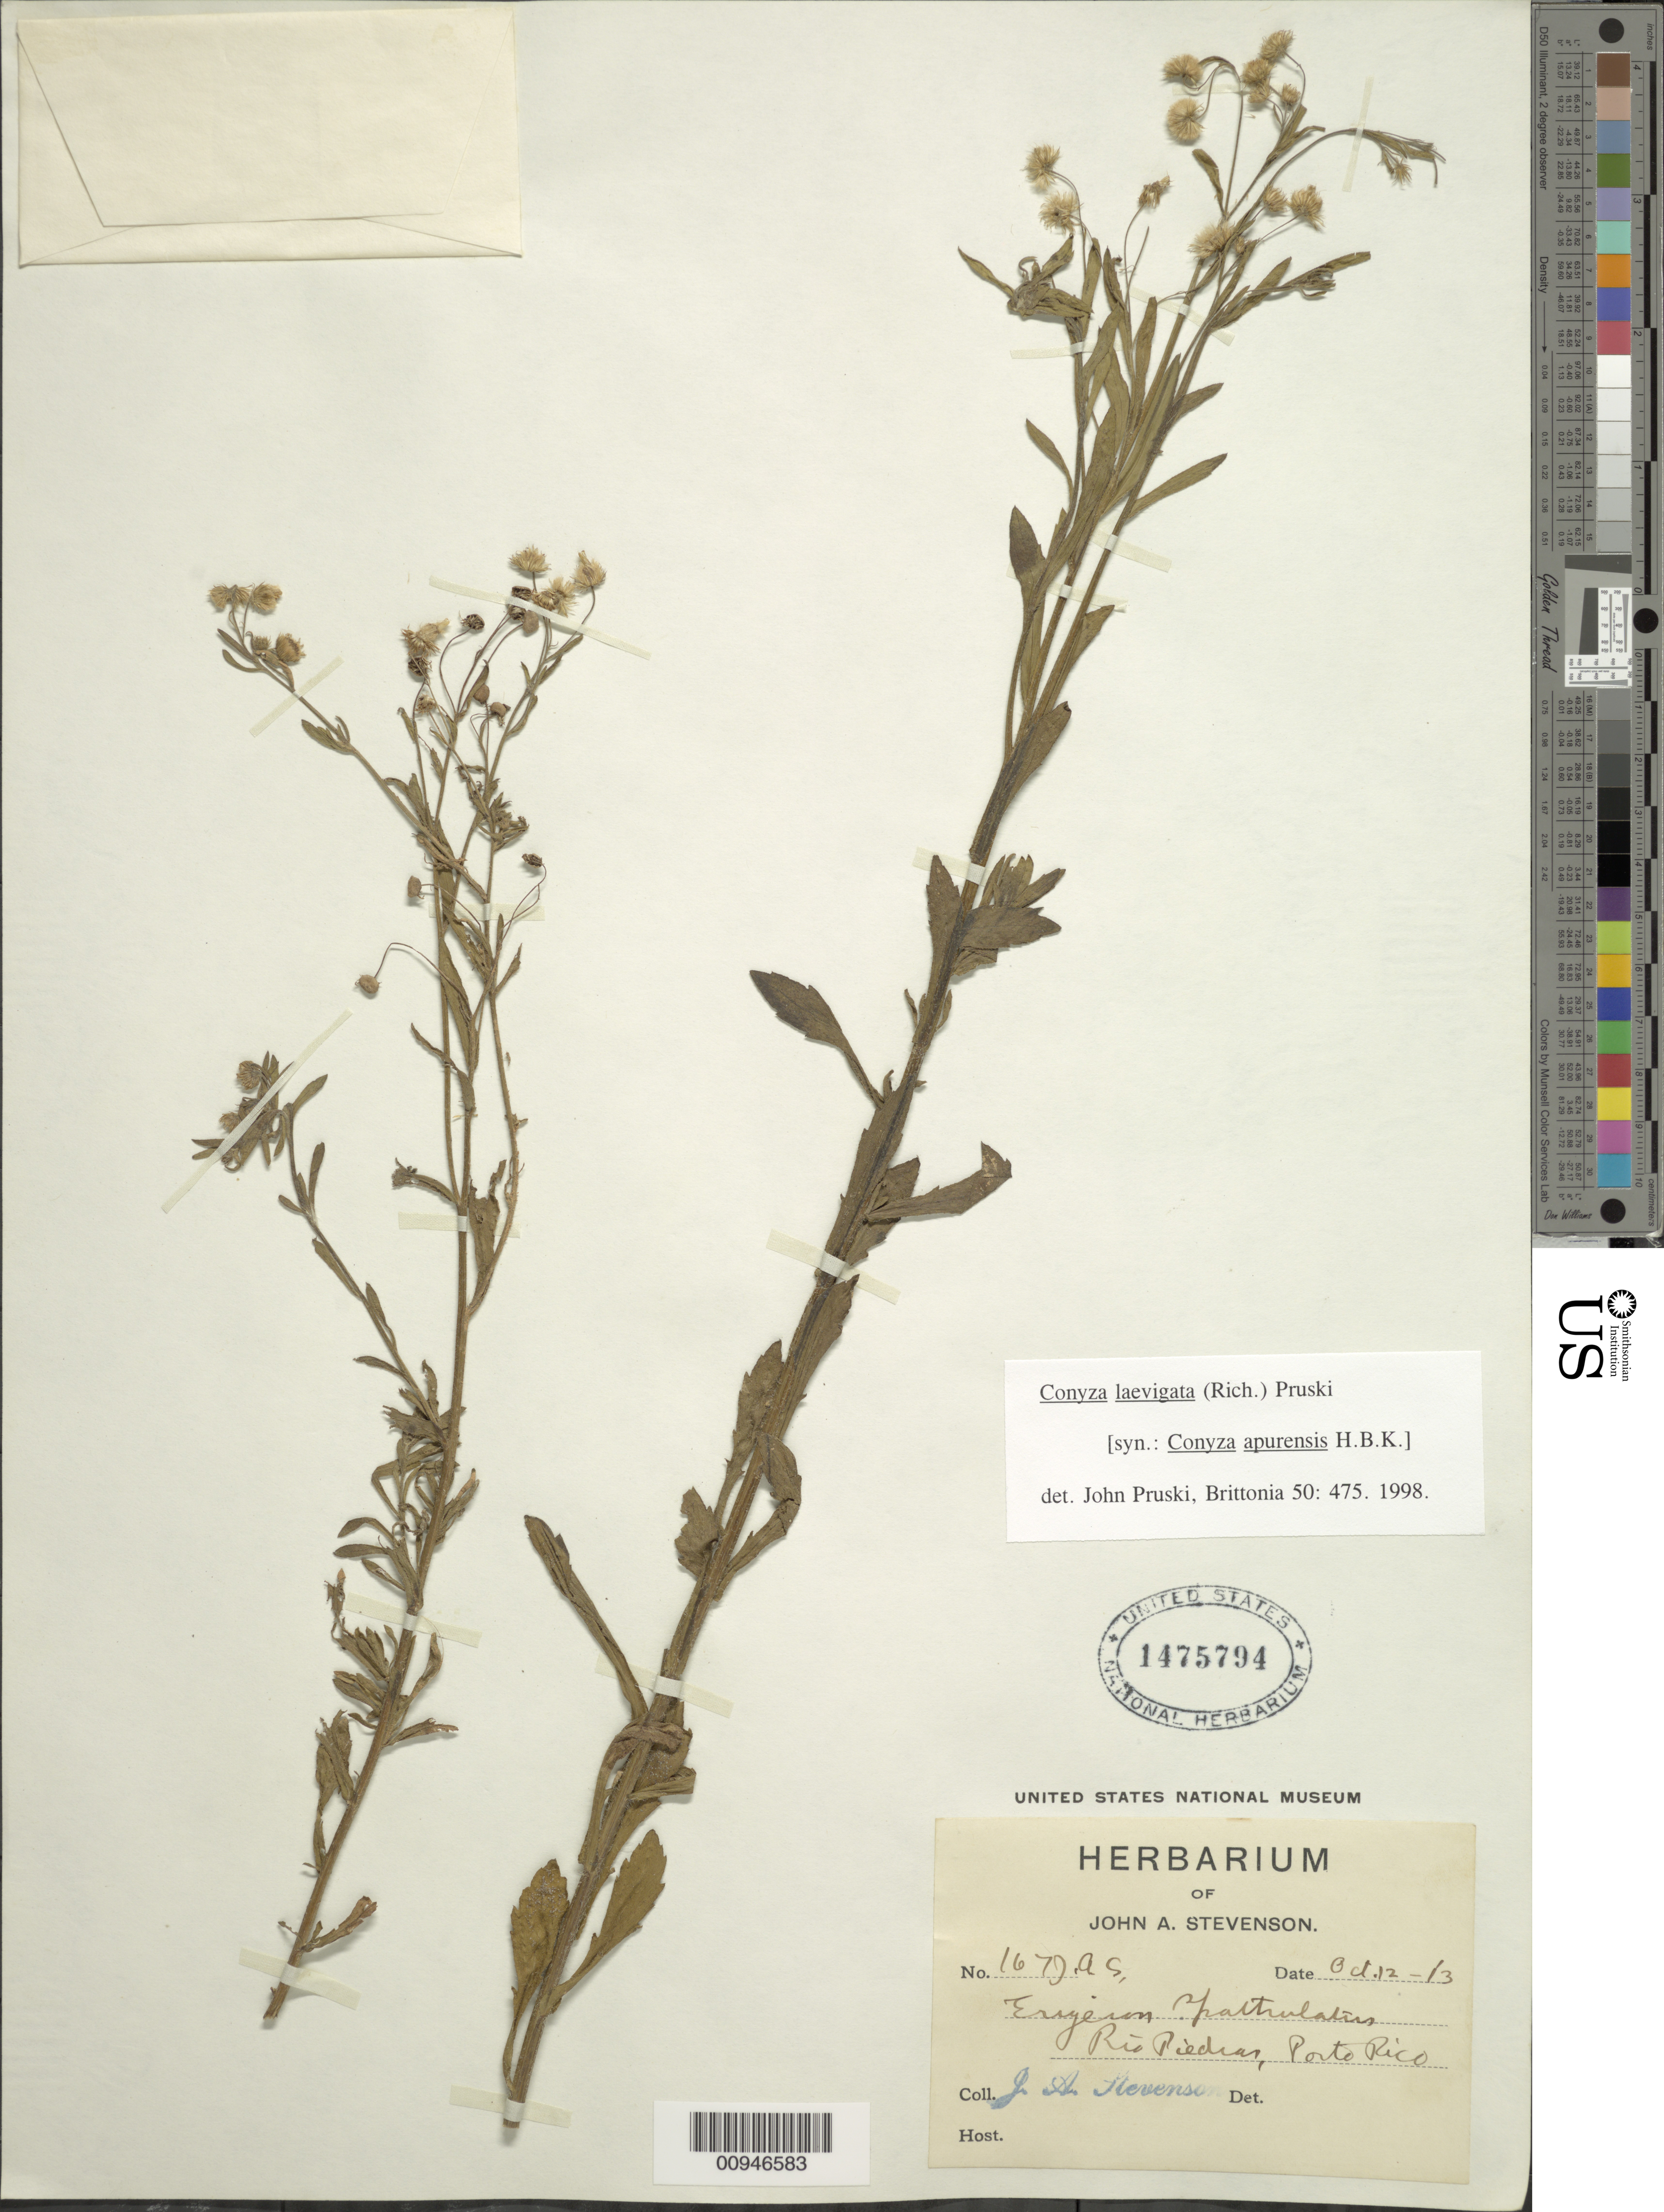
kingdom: Plantae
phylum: Tracheophyta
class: Magnoliopsida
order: Asterales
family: Asteraceae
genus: Conyza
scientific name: Conyza laevigata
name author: (Rich.) Pruski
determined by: Pruski, J. F.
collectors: J. Stevenson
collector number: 167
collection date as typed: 12 Oct 1913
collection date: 1913-10-12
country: Puerto Rico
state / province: San Juan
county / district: Río Piedras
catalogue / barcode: US 1475794